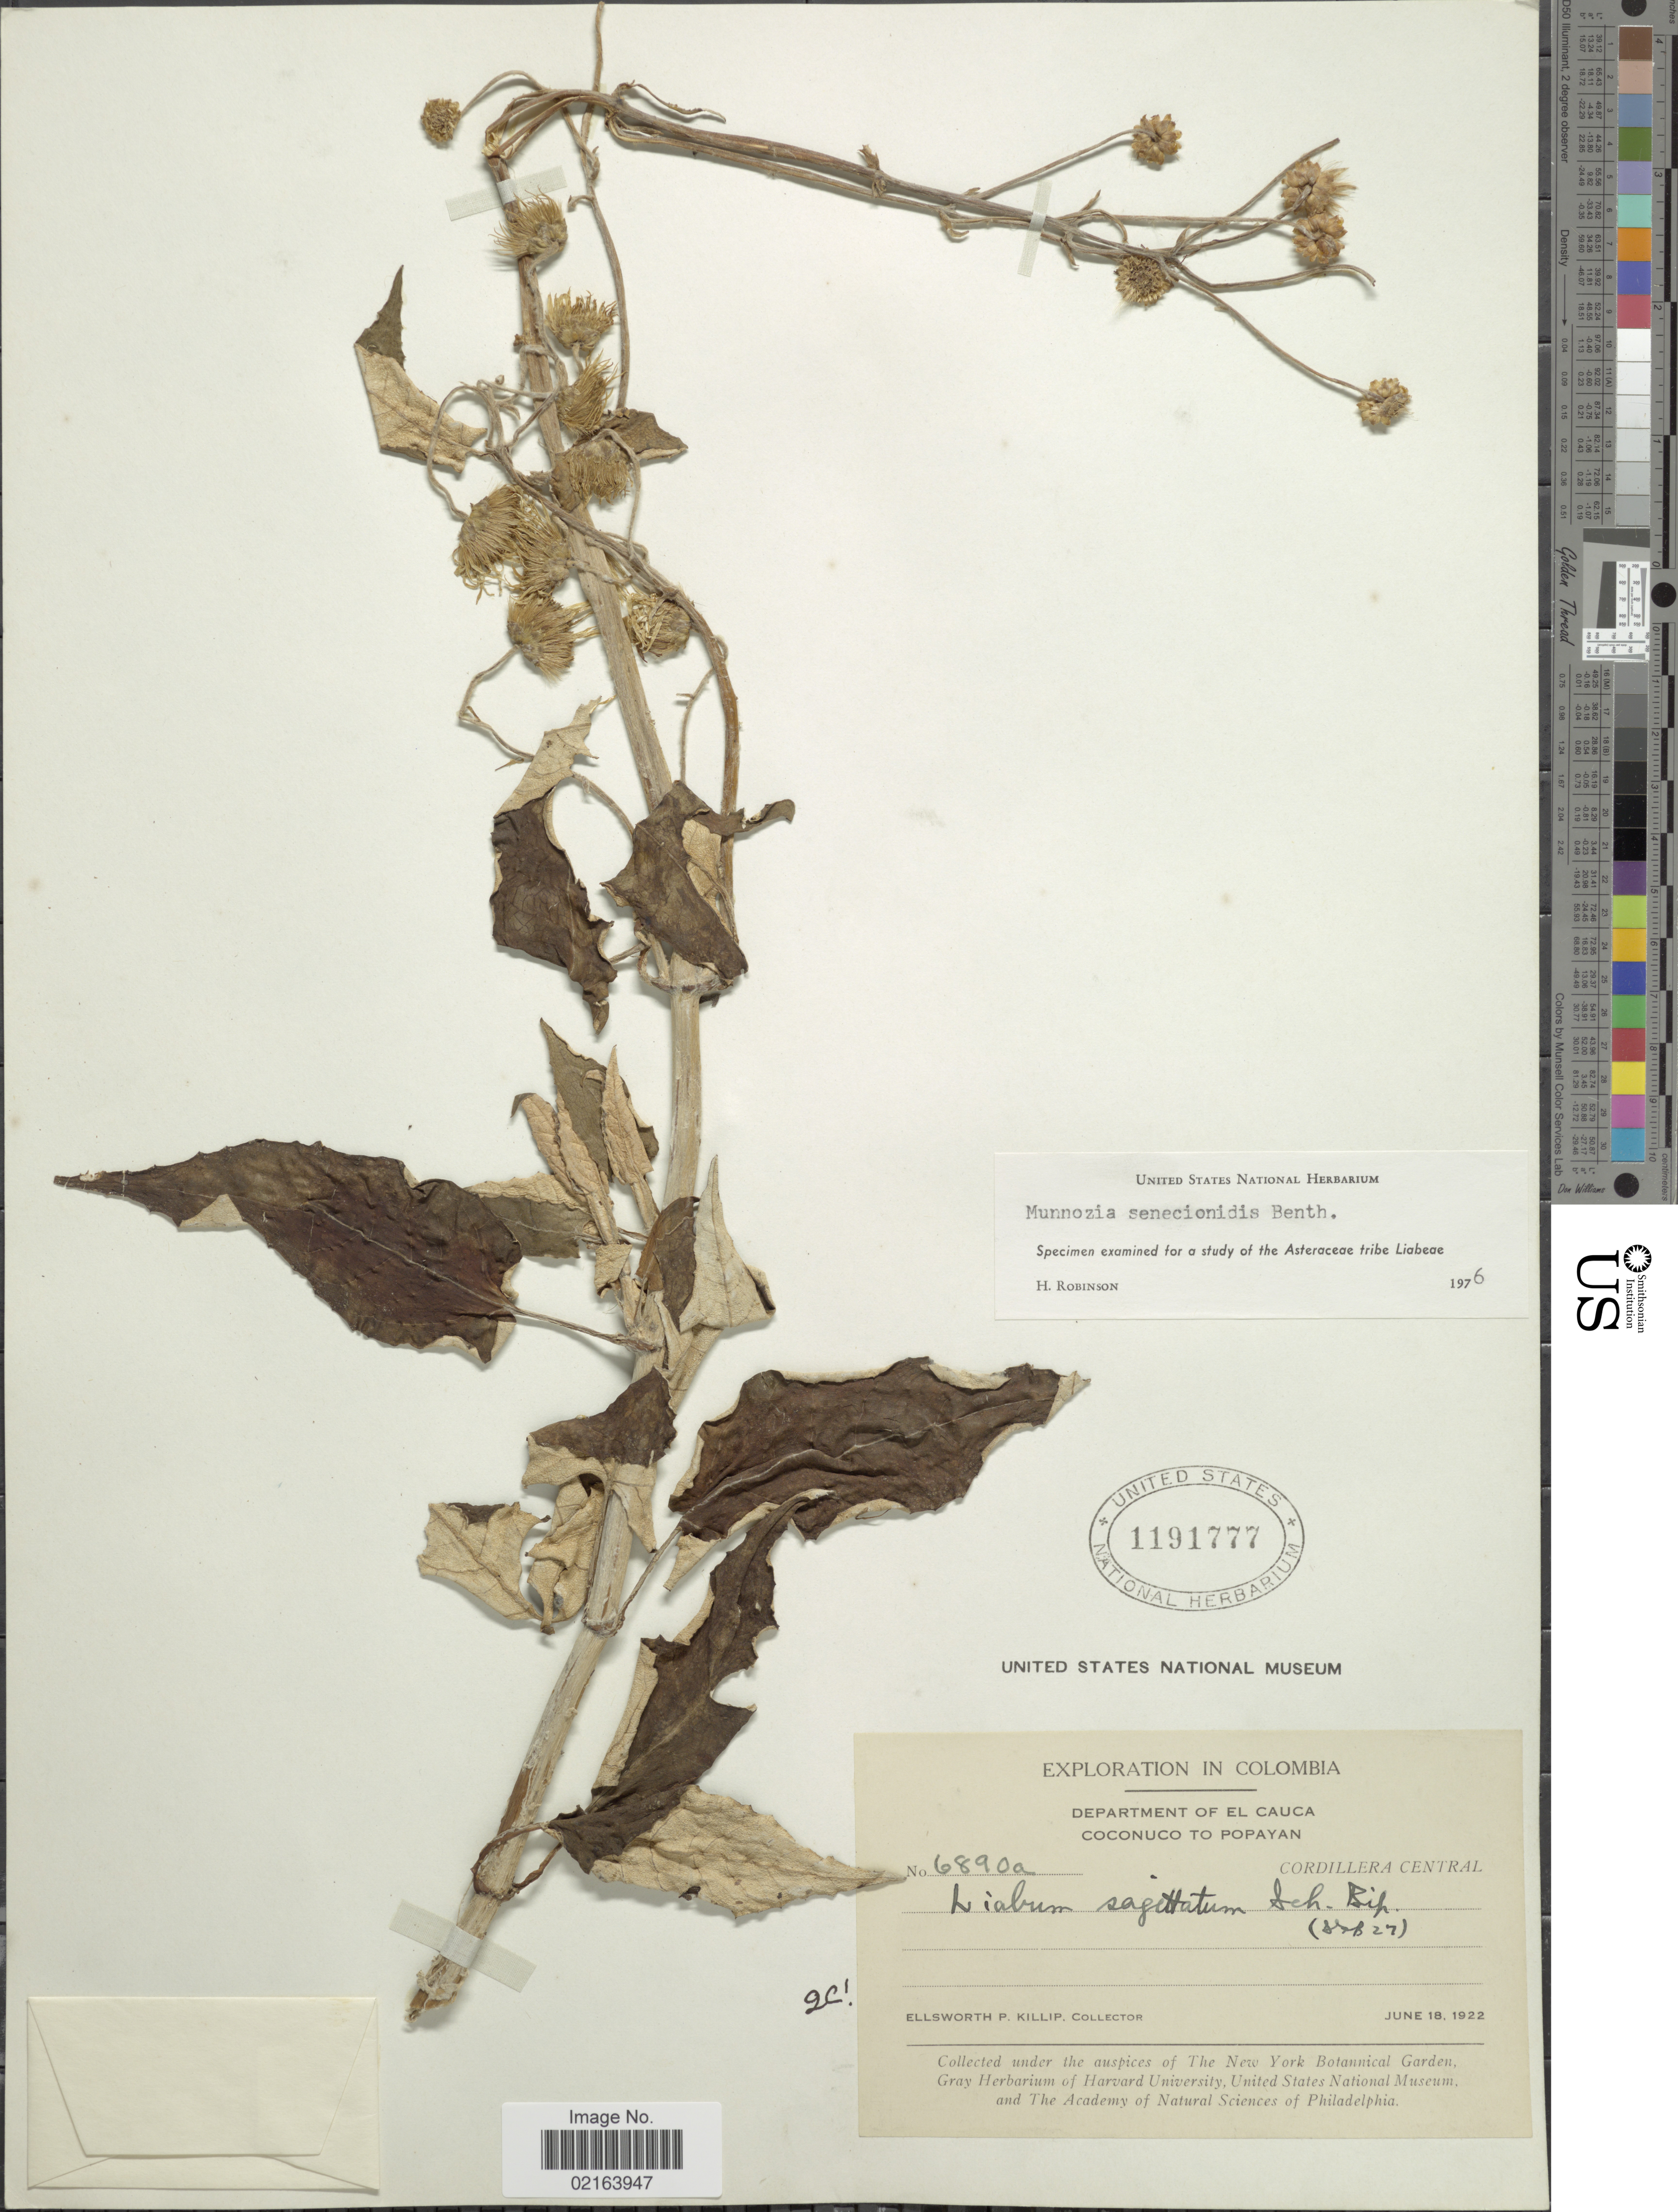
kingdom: Plantae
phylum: Tracheophyta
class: Magnoliopsida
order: Asterales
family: Asteraceae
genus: Munnozia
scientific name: Munnozia senecionidis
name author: Benth.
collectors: E. P. Killip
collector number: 6890a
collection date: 1922-06-18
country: Colombia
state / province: Cauca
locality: Department of El Cauca, Coconuco to Popayan, Cordillera Central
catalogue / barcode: US 1191777